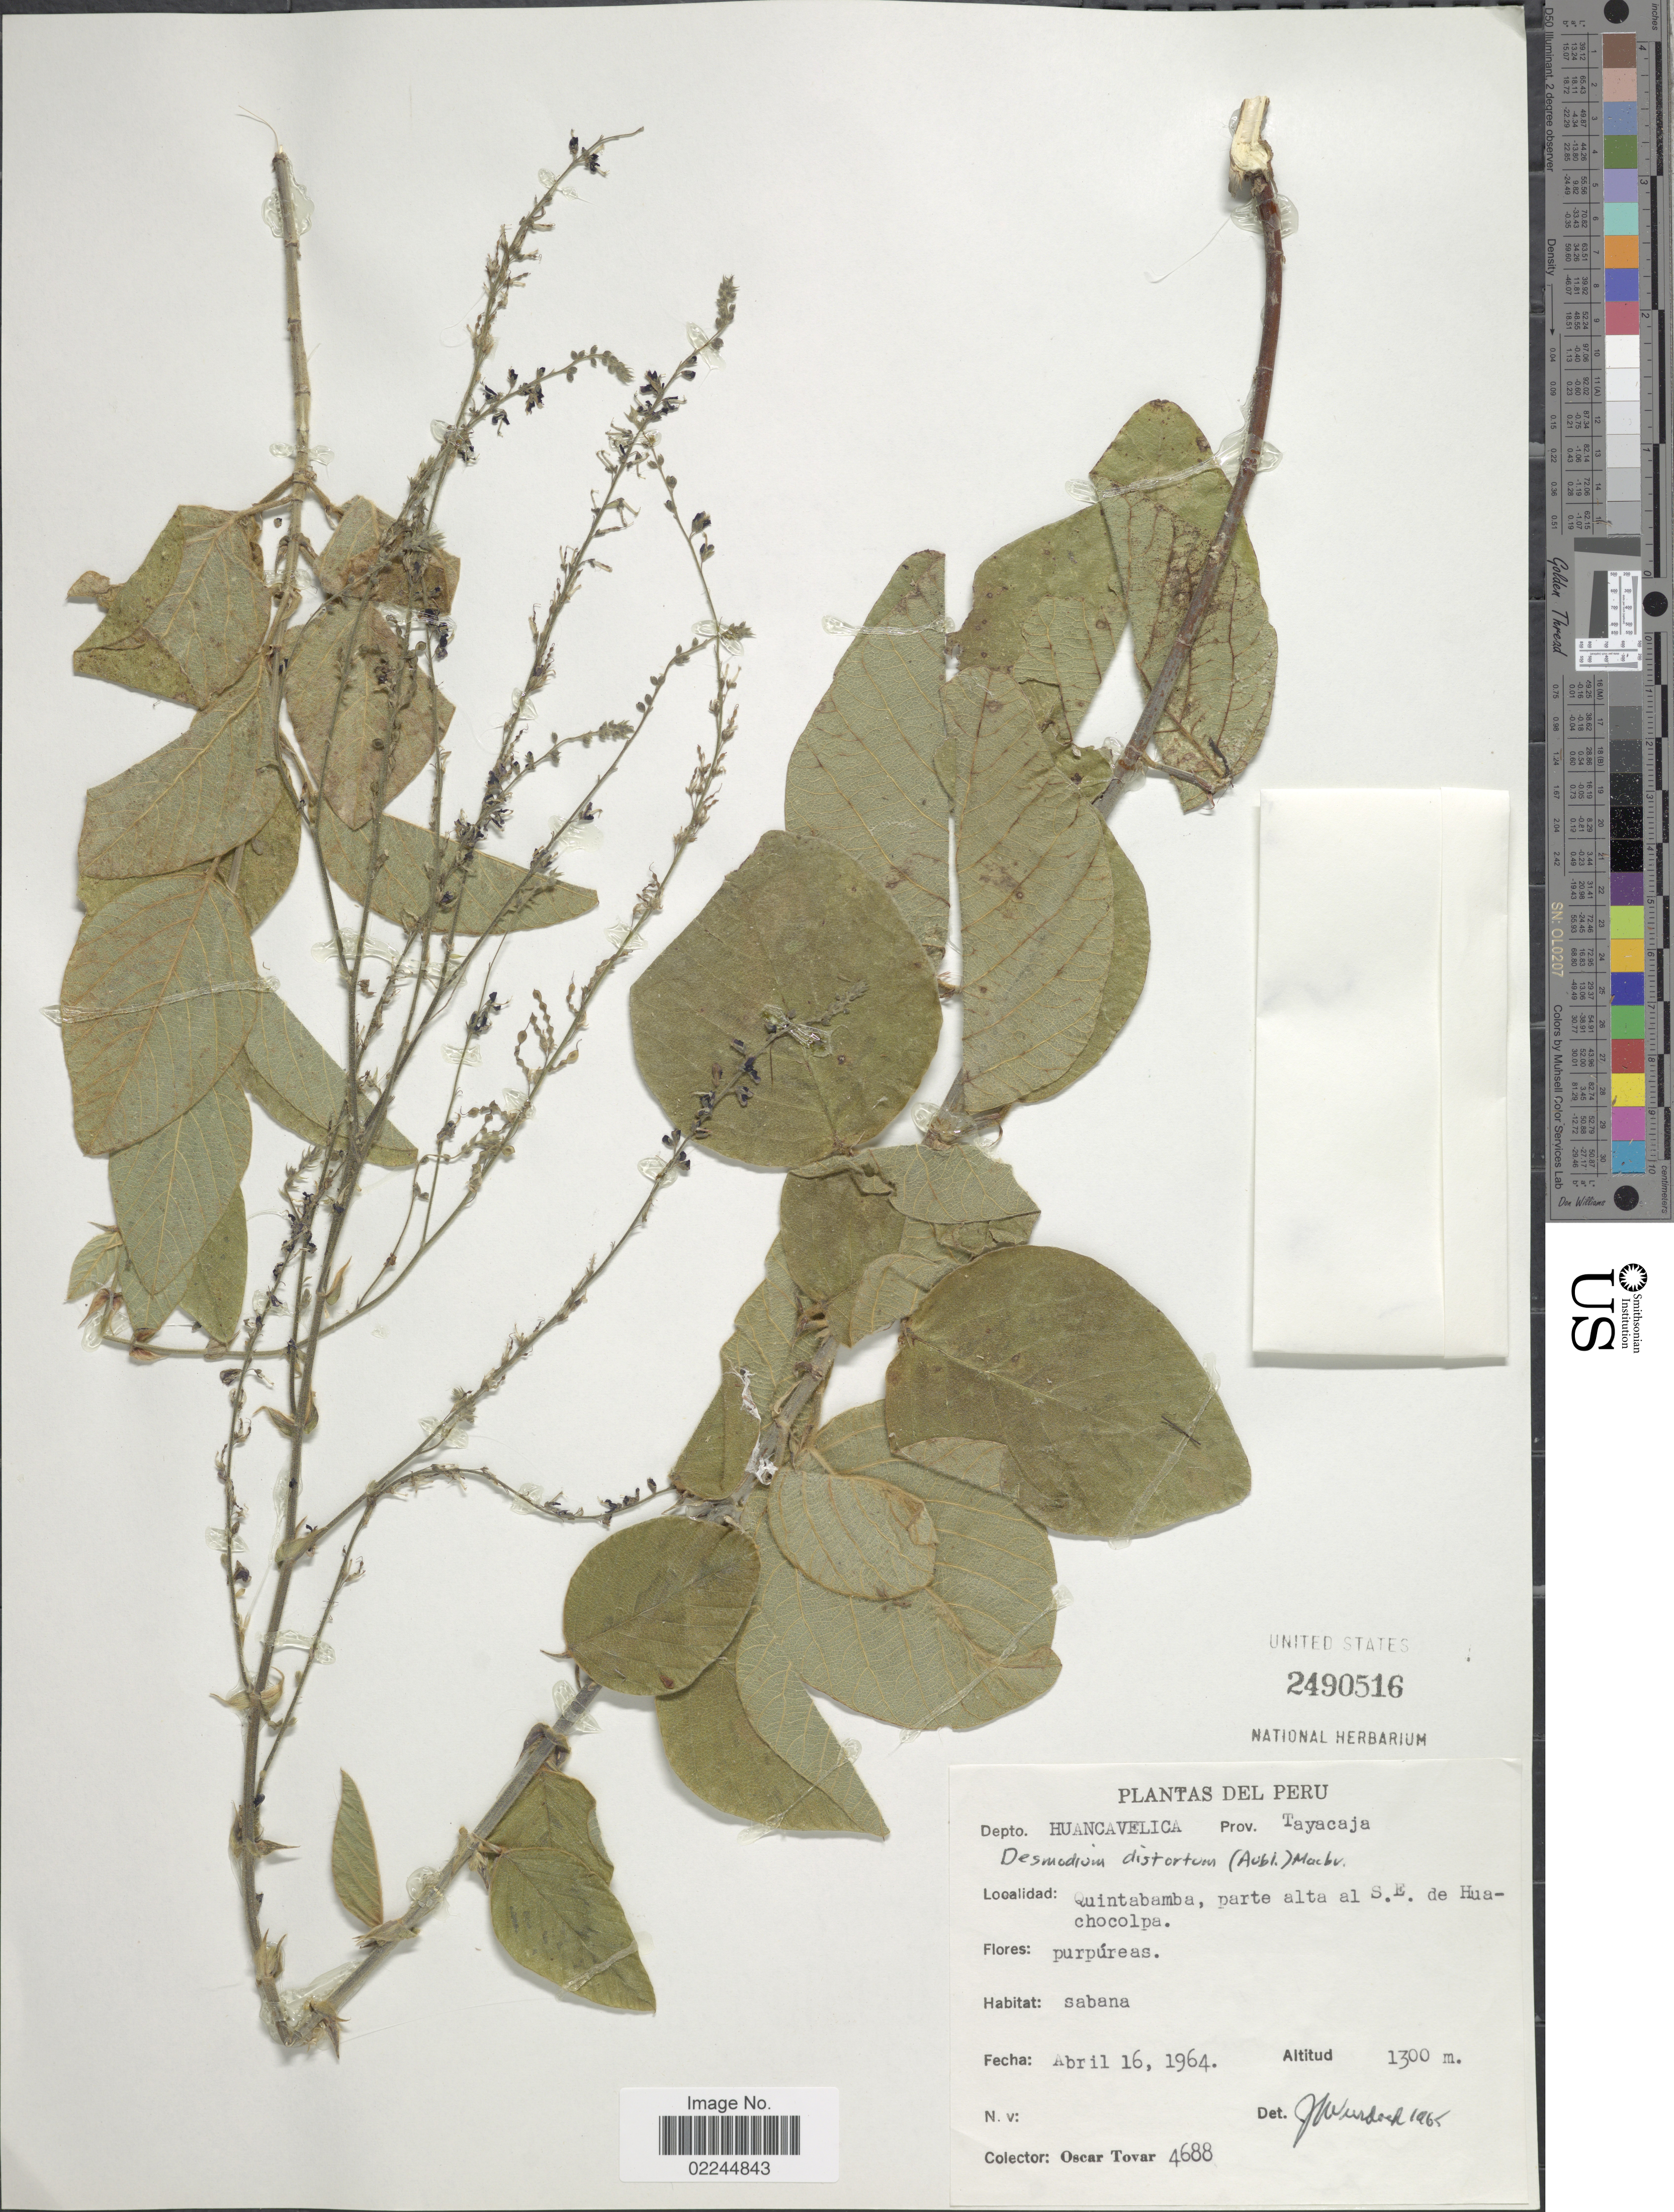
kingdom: Plantae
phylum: Tracheophyta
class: Magnoliopsida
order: Fabales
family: Fabaceae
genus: Desmodium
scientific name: Desmodium distortum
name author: (Aubl.) J.F. Macbr.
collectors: Ó. Tovar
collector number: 4688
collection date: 1964-04-16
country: Peru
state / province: Huancavelica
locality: Prov. Tayacaja, Quintabamba, parte alta al S.E. de Huachocolpa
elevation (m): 1300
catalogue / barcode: US 2490516